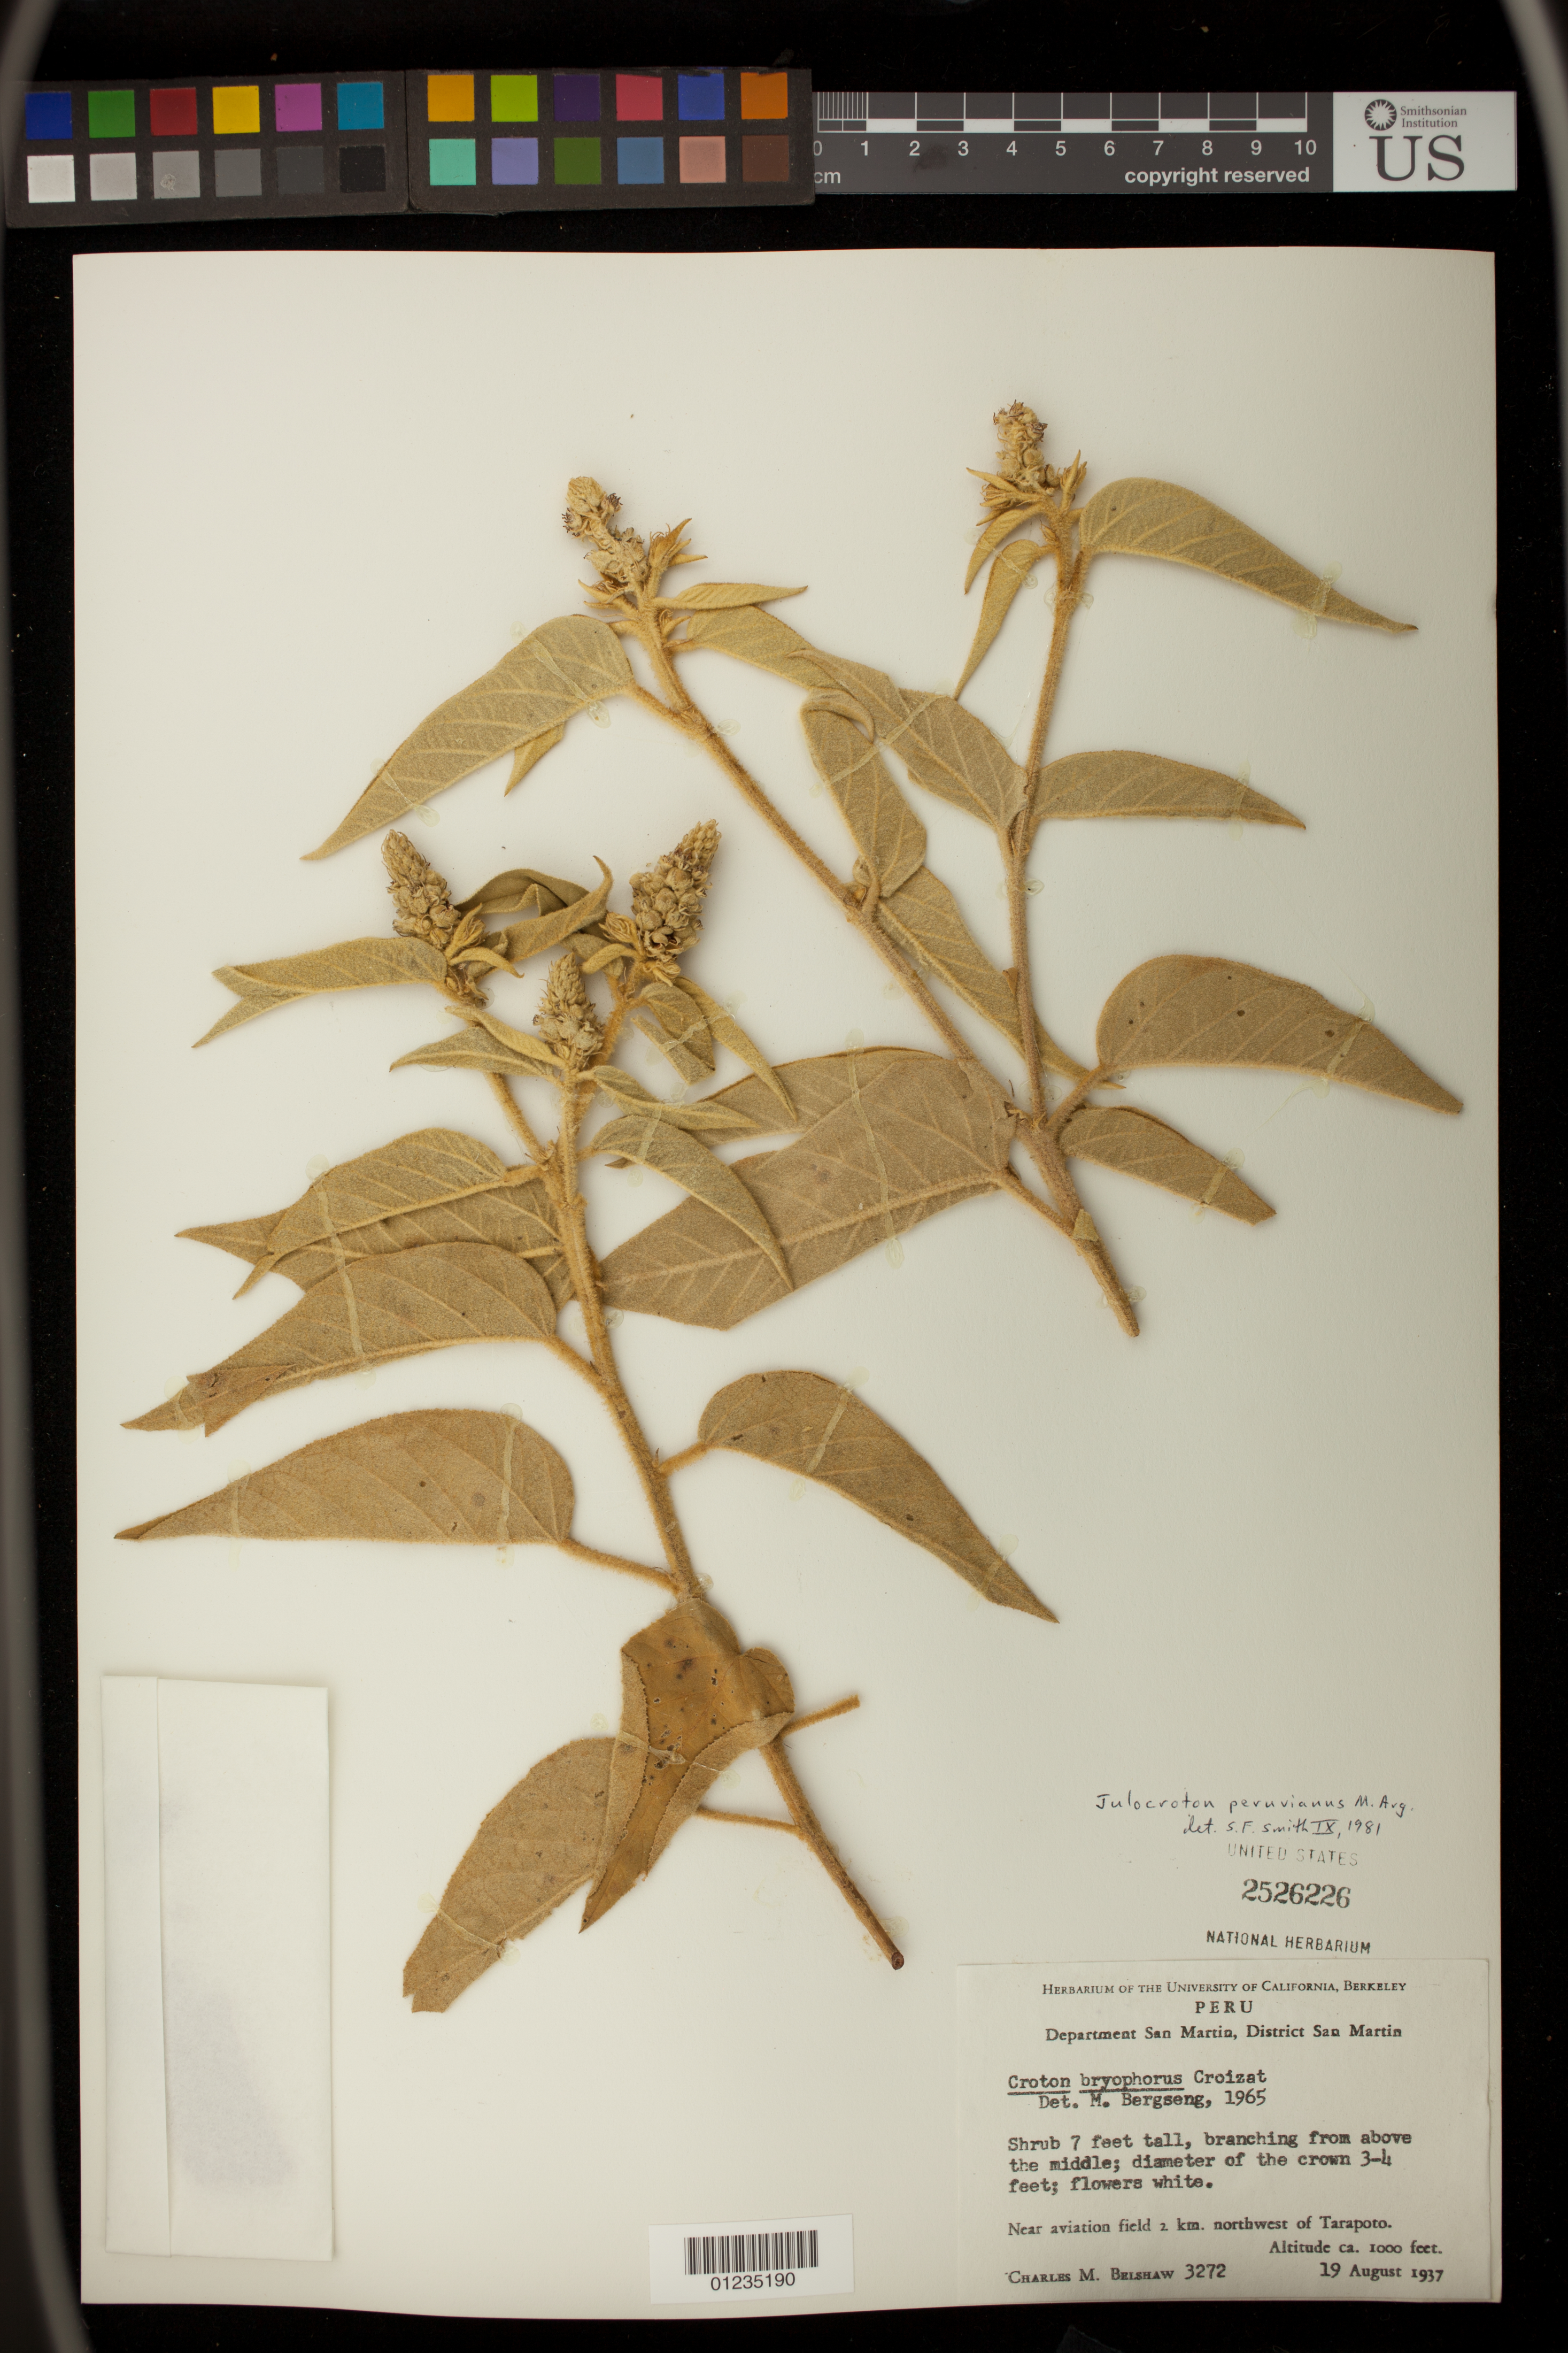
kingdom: Plantae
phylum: Tracheophyta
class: Magnoliopsida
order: Malpighiales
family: Euphorbiaceae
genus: Julocroton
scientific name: Julocroton peruvianus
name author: Müll. Arg.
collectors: C. Shaw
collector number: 3272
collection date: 1937-08-19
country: Peru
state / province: San Martín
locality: San Martin, near aviation field 2 km northwest of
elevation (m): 30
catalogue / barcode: US 2526226